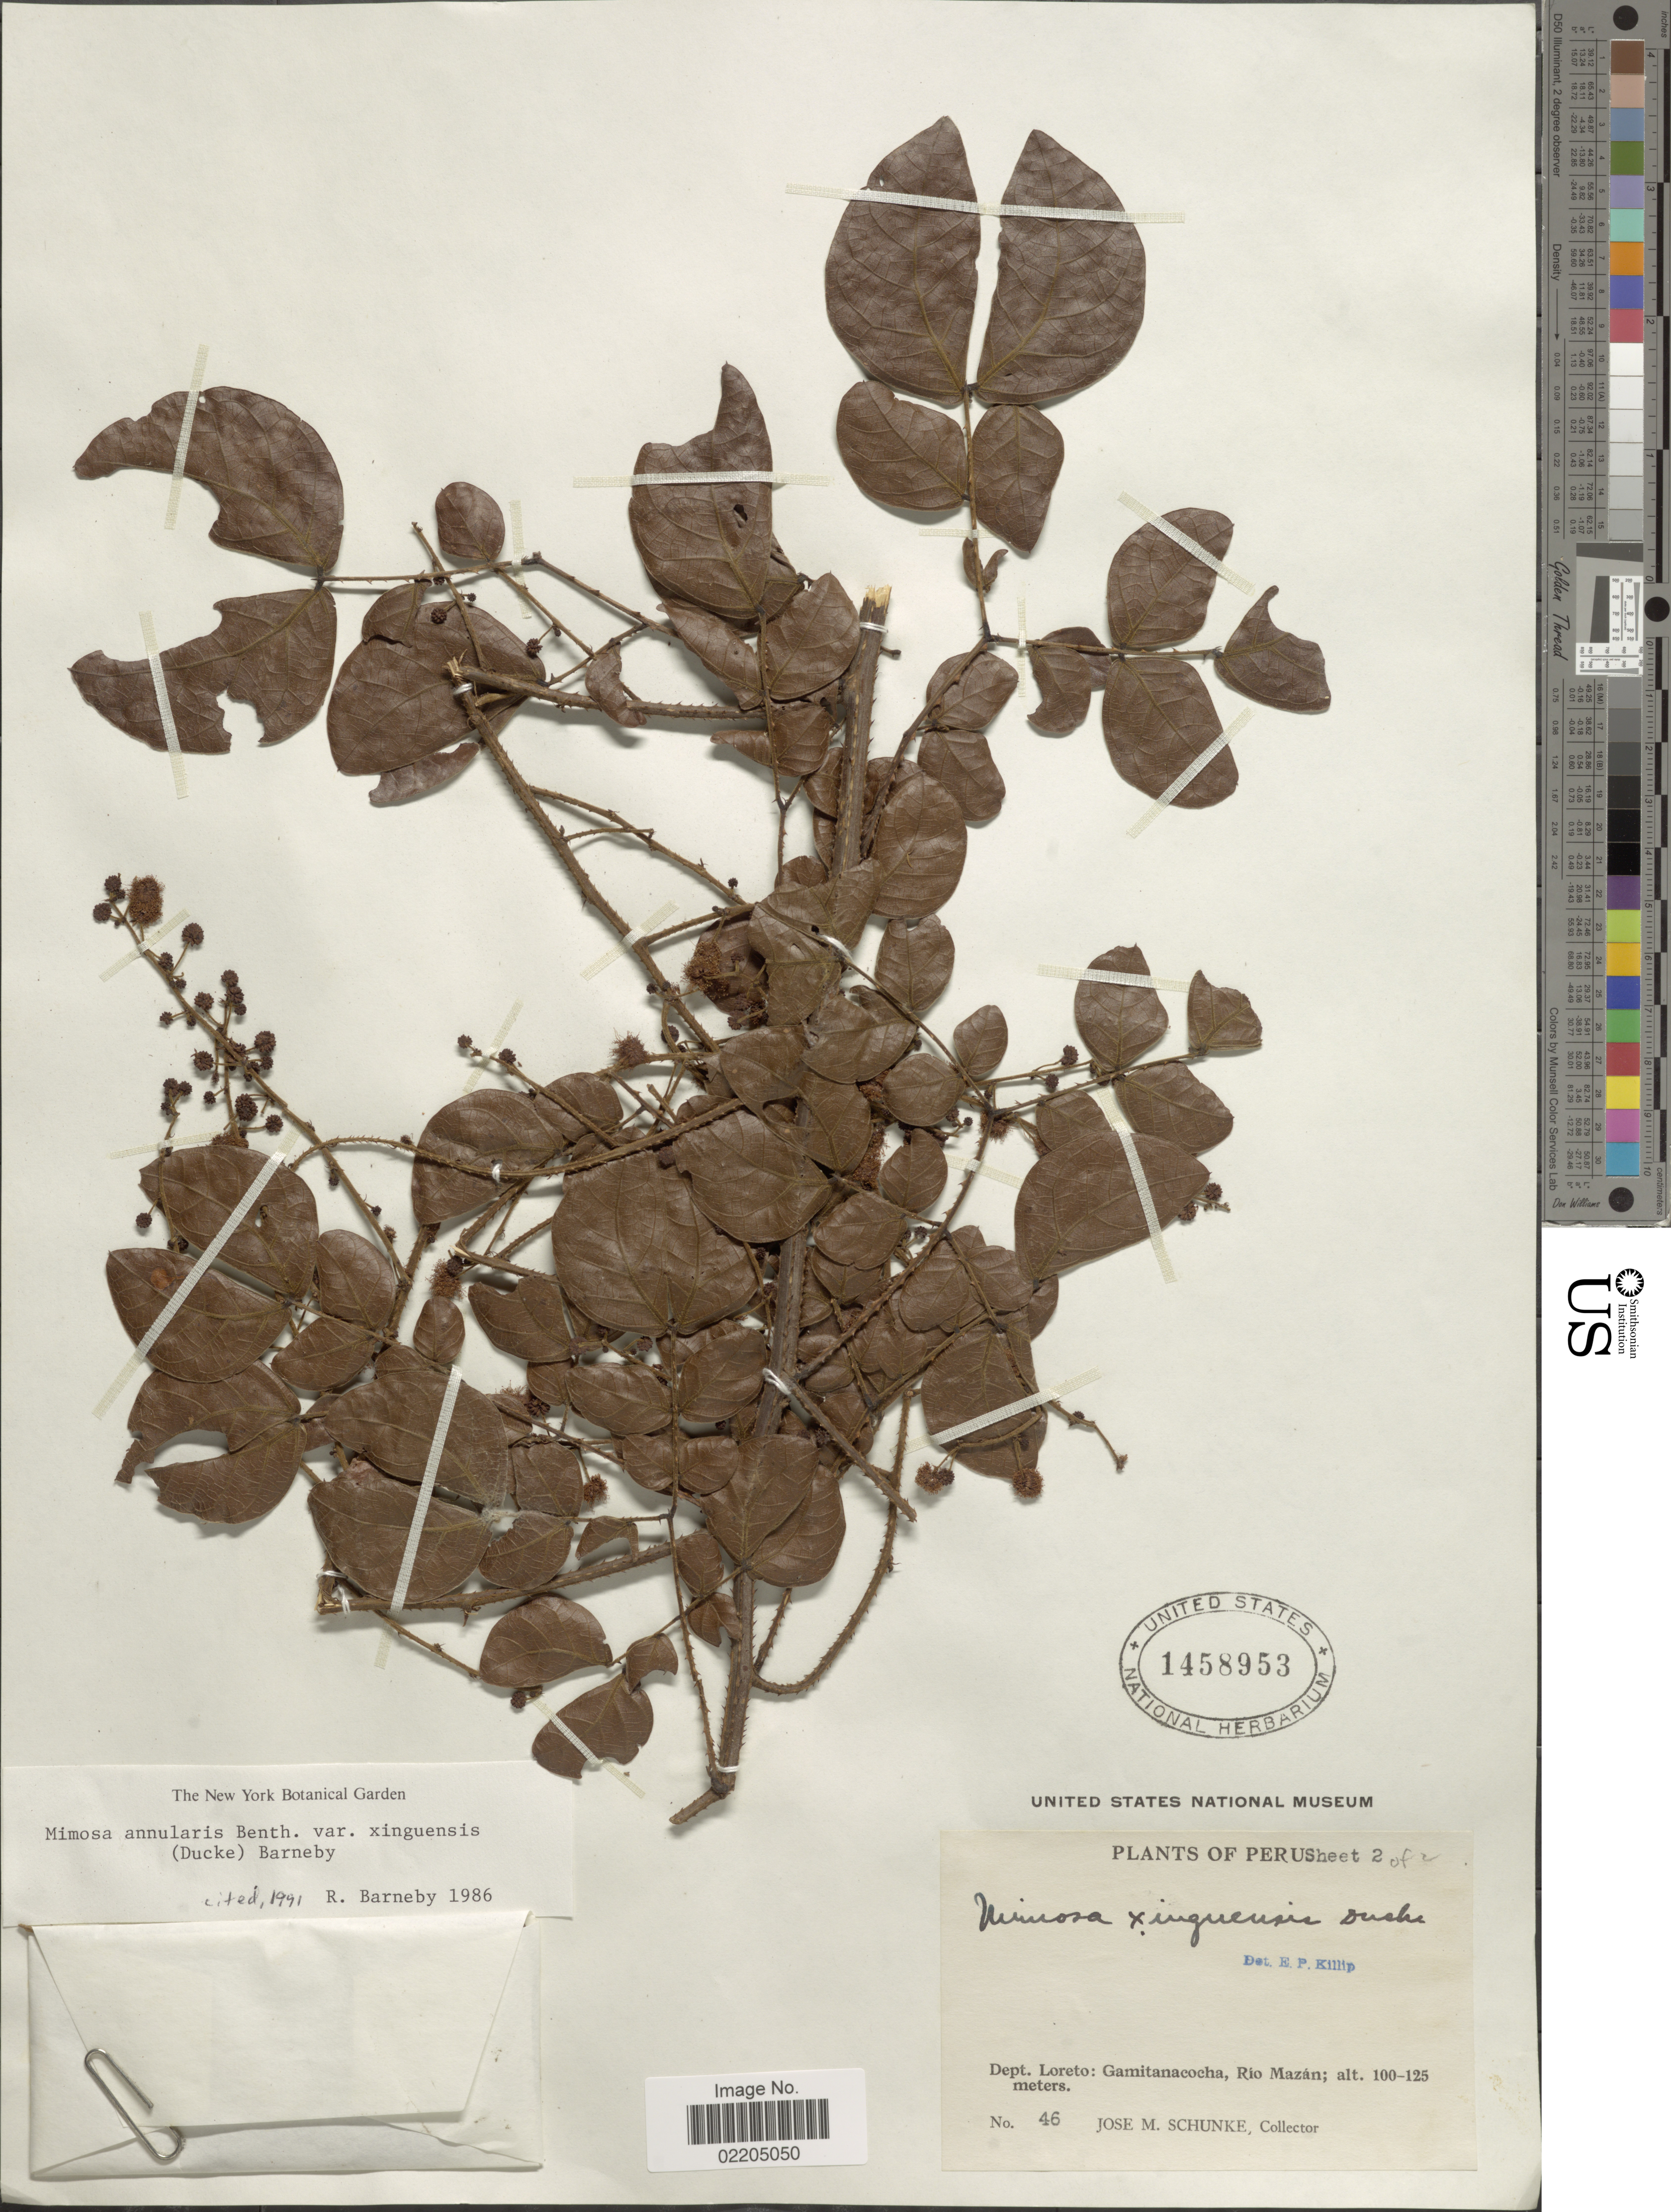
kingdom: Plantae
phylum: Tracheophyta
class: Magnoliopsida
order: Fabales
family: Fabaceae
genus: Mimosa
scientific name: Mimosa annularis var. xinguensis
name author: (Ducke) Barneby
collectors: J. M. Schunke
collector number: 46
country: Peru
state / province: Loreto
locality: Gamitanacocha, Rio Mazan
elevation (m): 100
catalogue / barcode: US 1458953